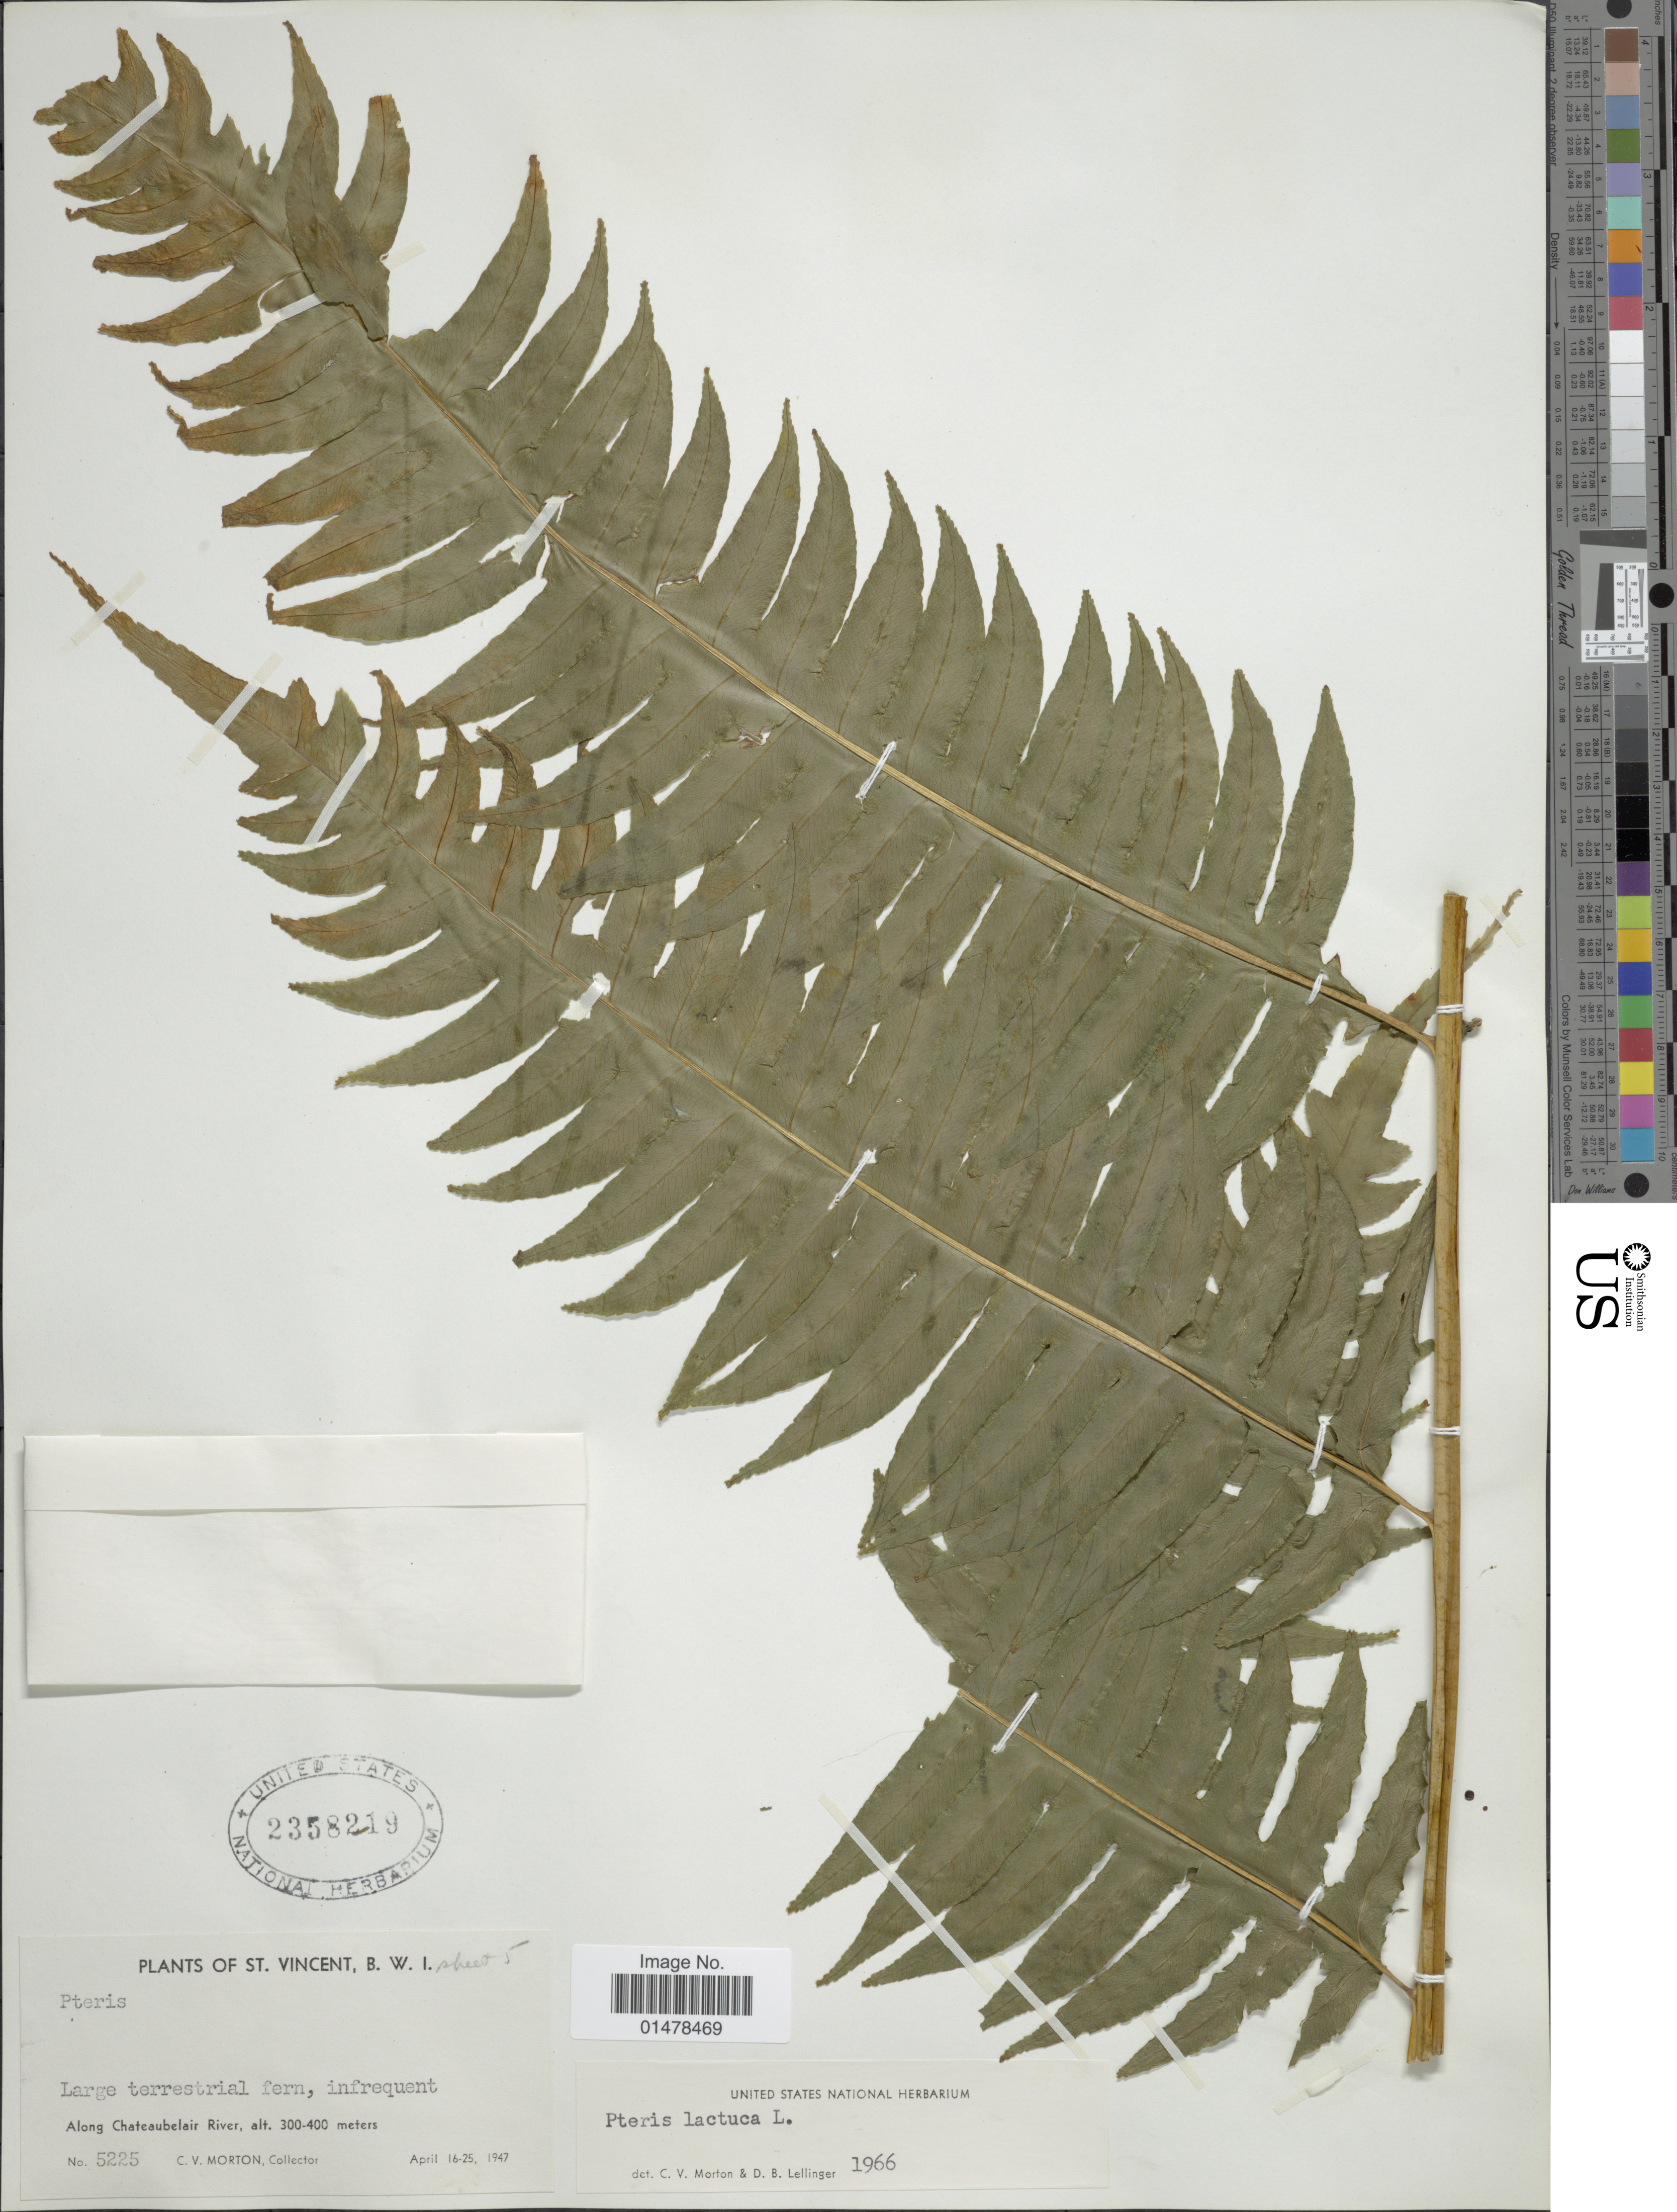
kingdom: Plantae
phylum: Tracheophyta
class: Polypodiopsida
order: Polypodiales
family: Pteridaceae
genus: Pteris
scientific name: Pteris arborea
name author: L.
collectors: C. V. Morton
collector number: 5225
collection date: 1947-04-16/1947-04-25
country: St. Vincent - Grenadines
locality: St Vincent, B.W.I. Along Chateaubelair River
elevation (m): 300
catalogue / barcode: US 2358219